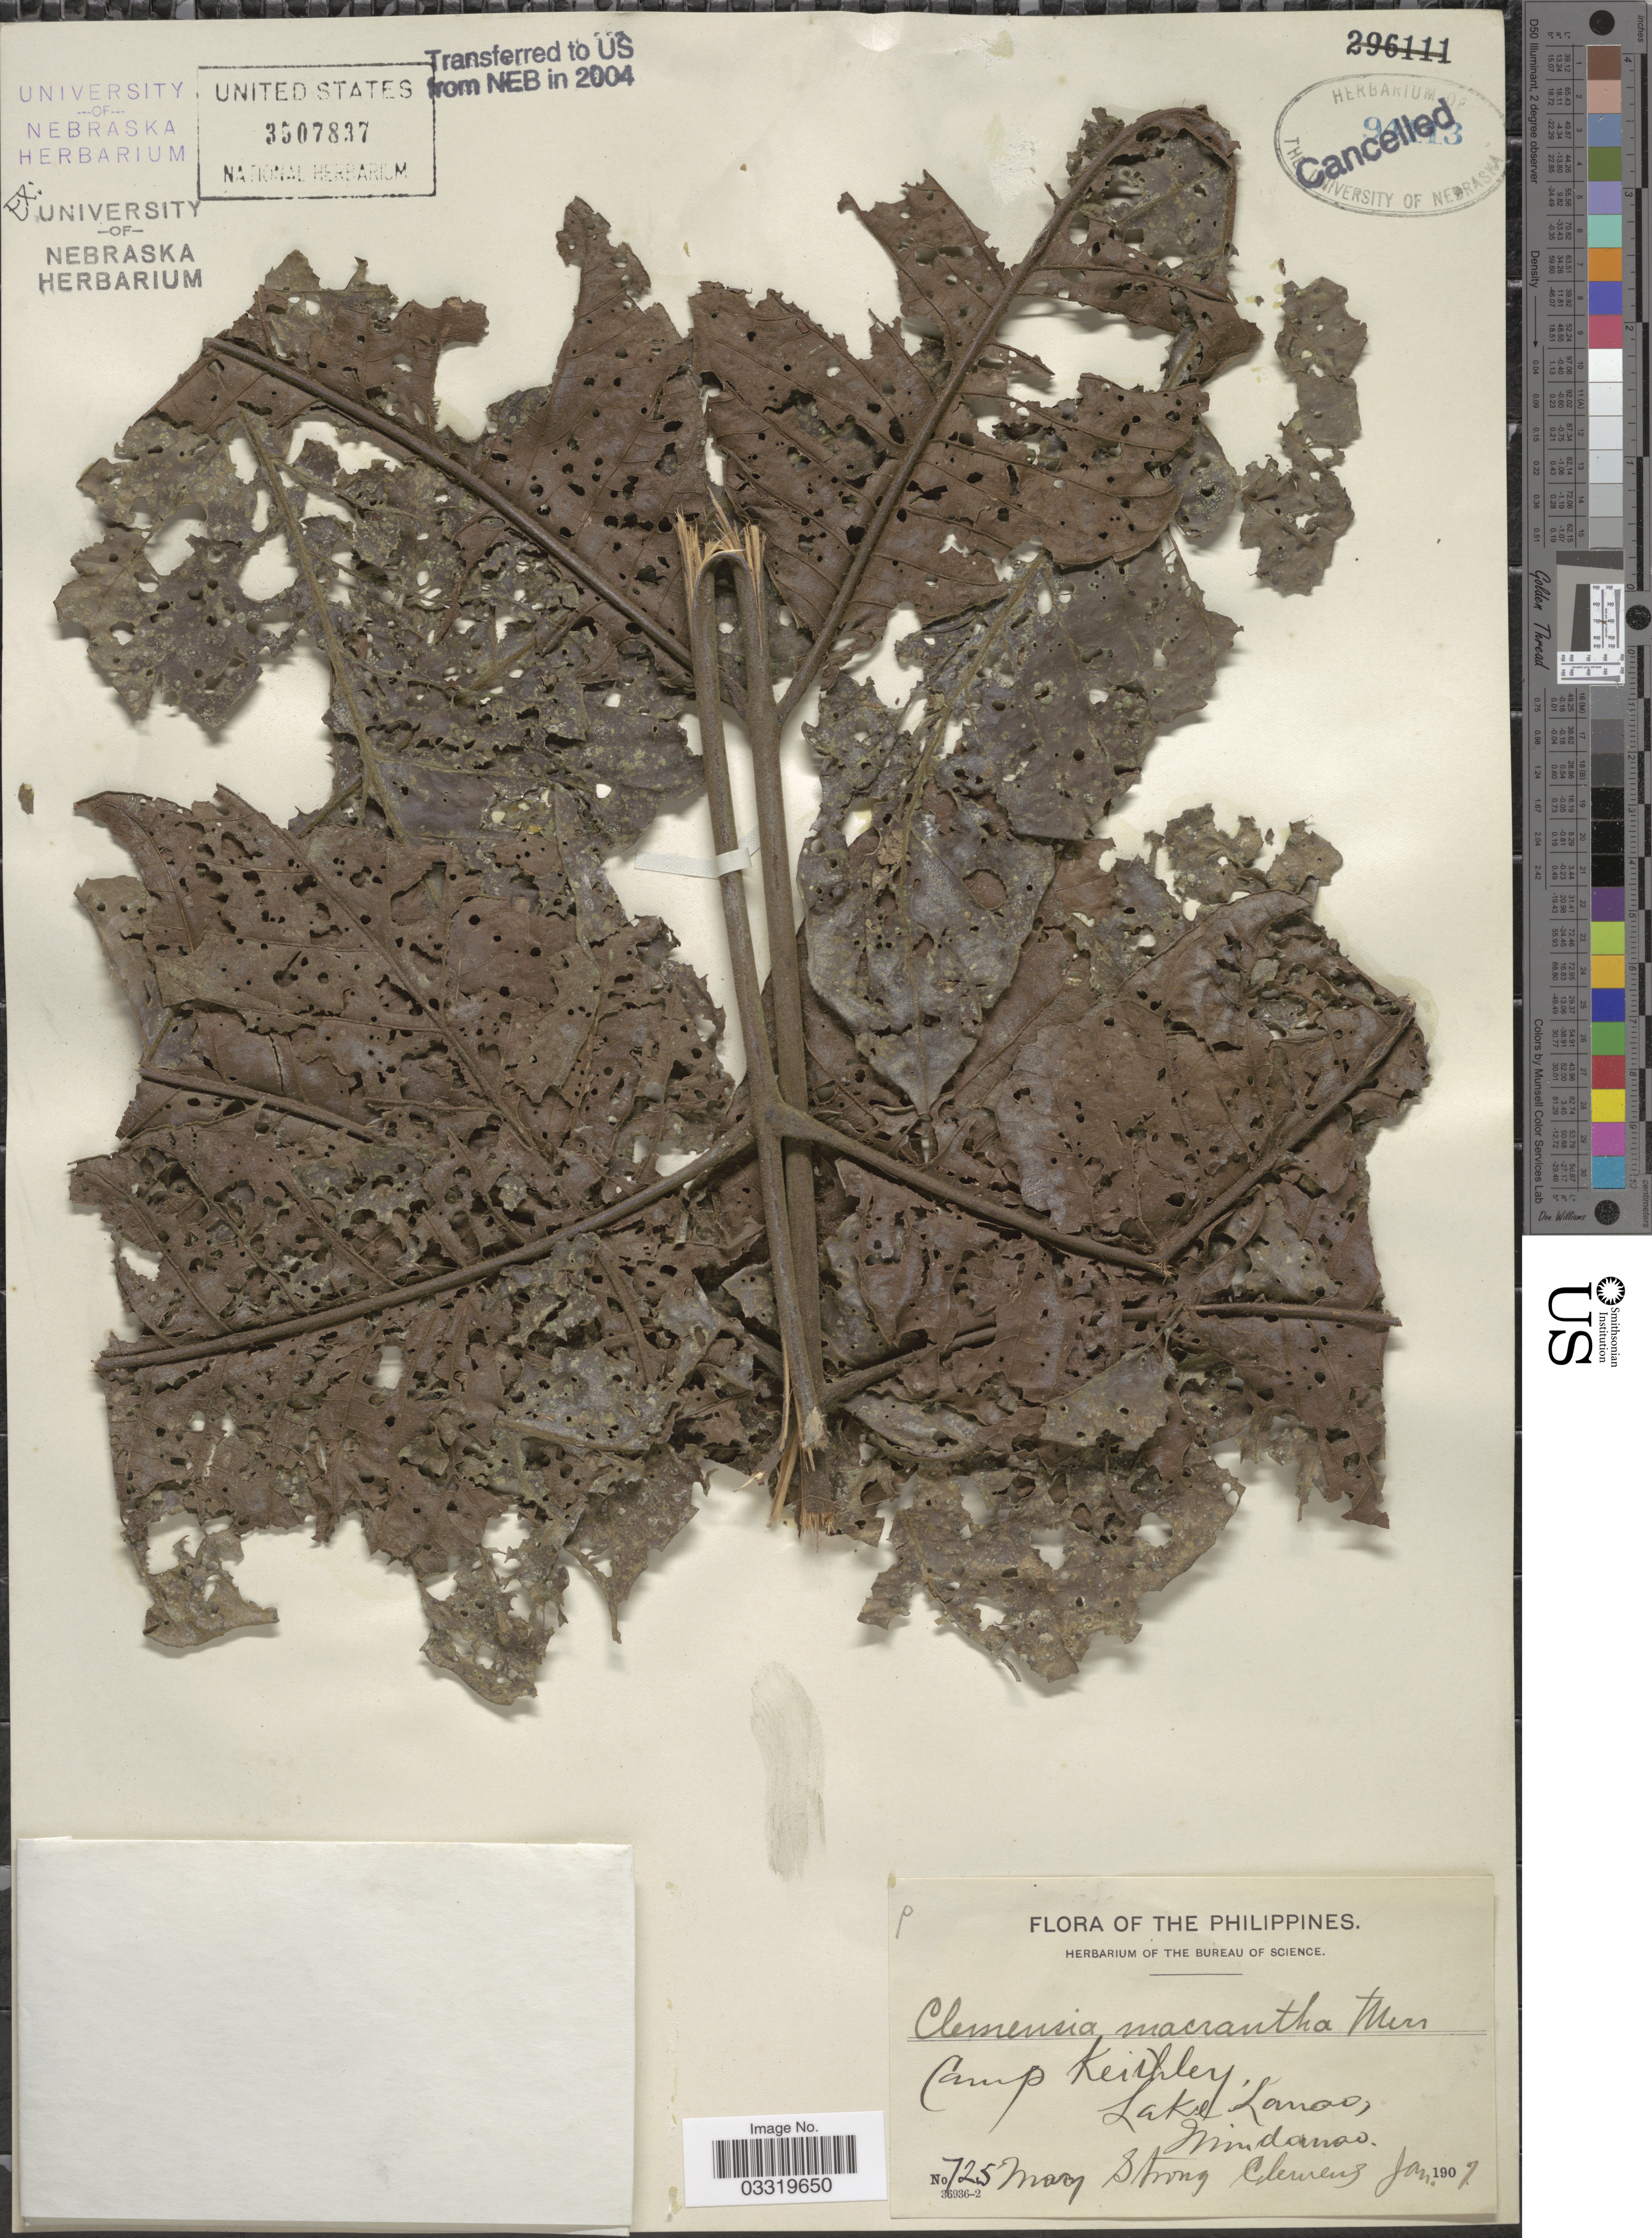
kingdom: Plantae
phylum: Tracheophyta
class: Magnoliopsida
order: Sapindales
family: Meliaceae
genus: Chisocheton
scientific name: Chisocheton macranthus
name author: (Merr.) Airy Shaw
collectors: M. S. Clemens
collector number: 725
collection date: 1907-01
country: Philippines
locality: Camp Keithley, Lake Lanao, Mindanao.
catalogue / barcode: US 3507837